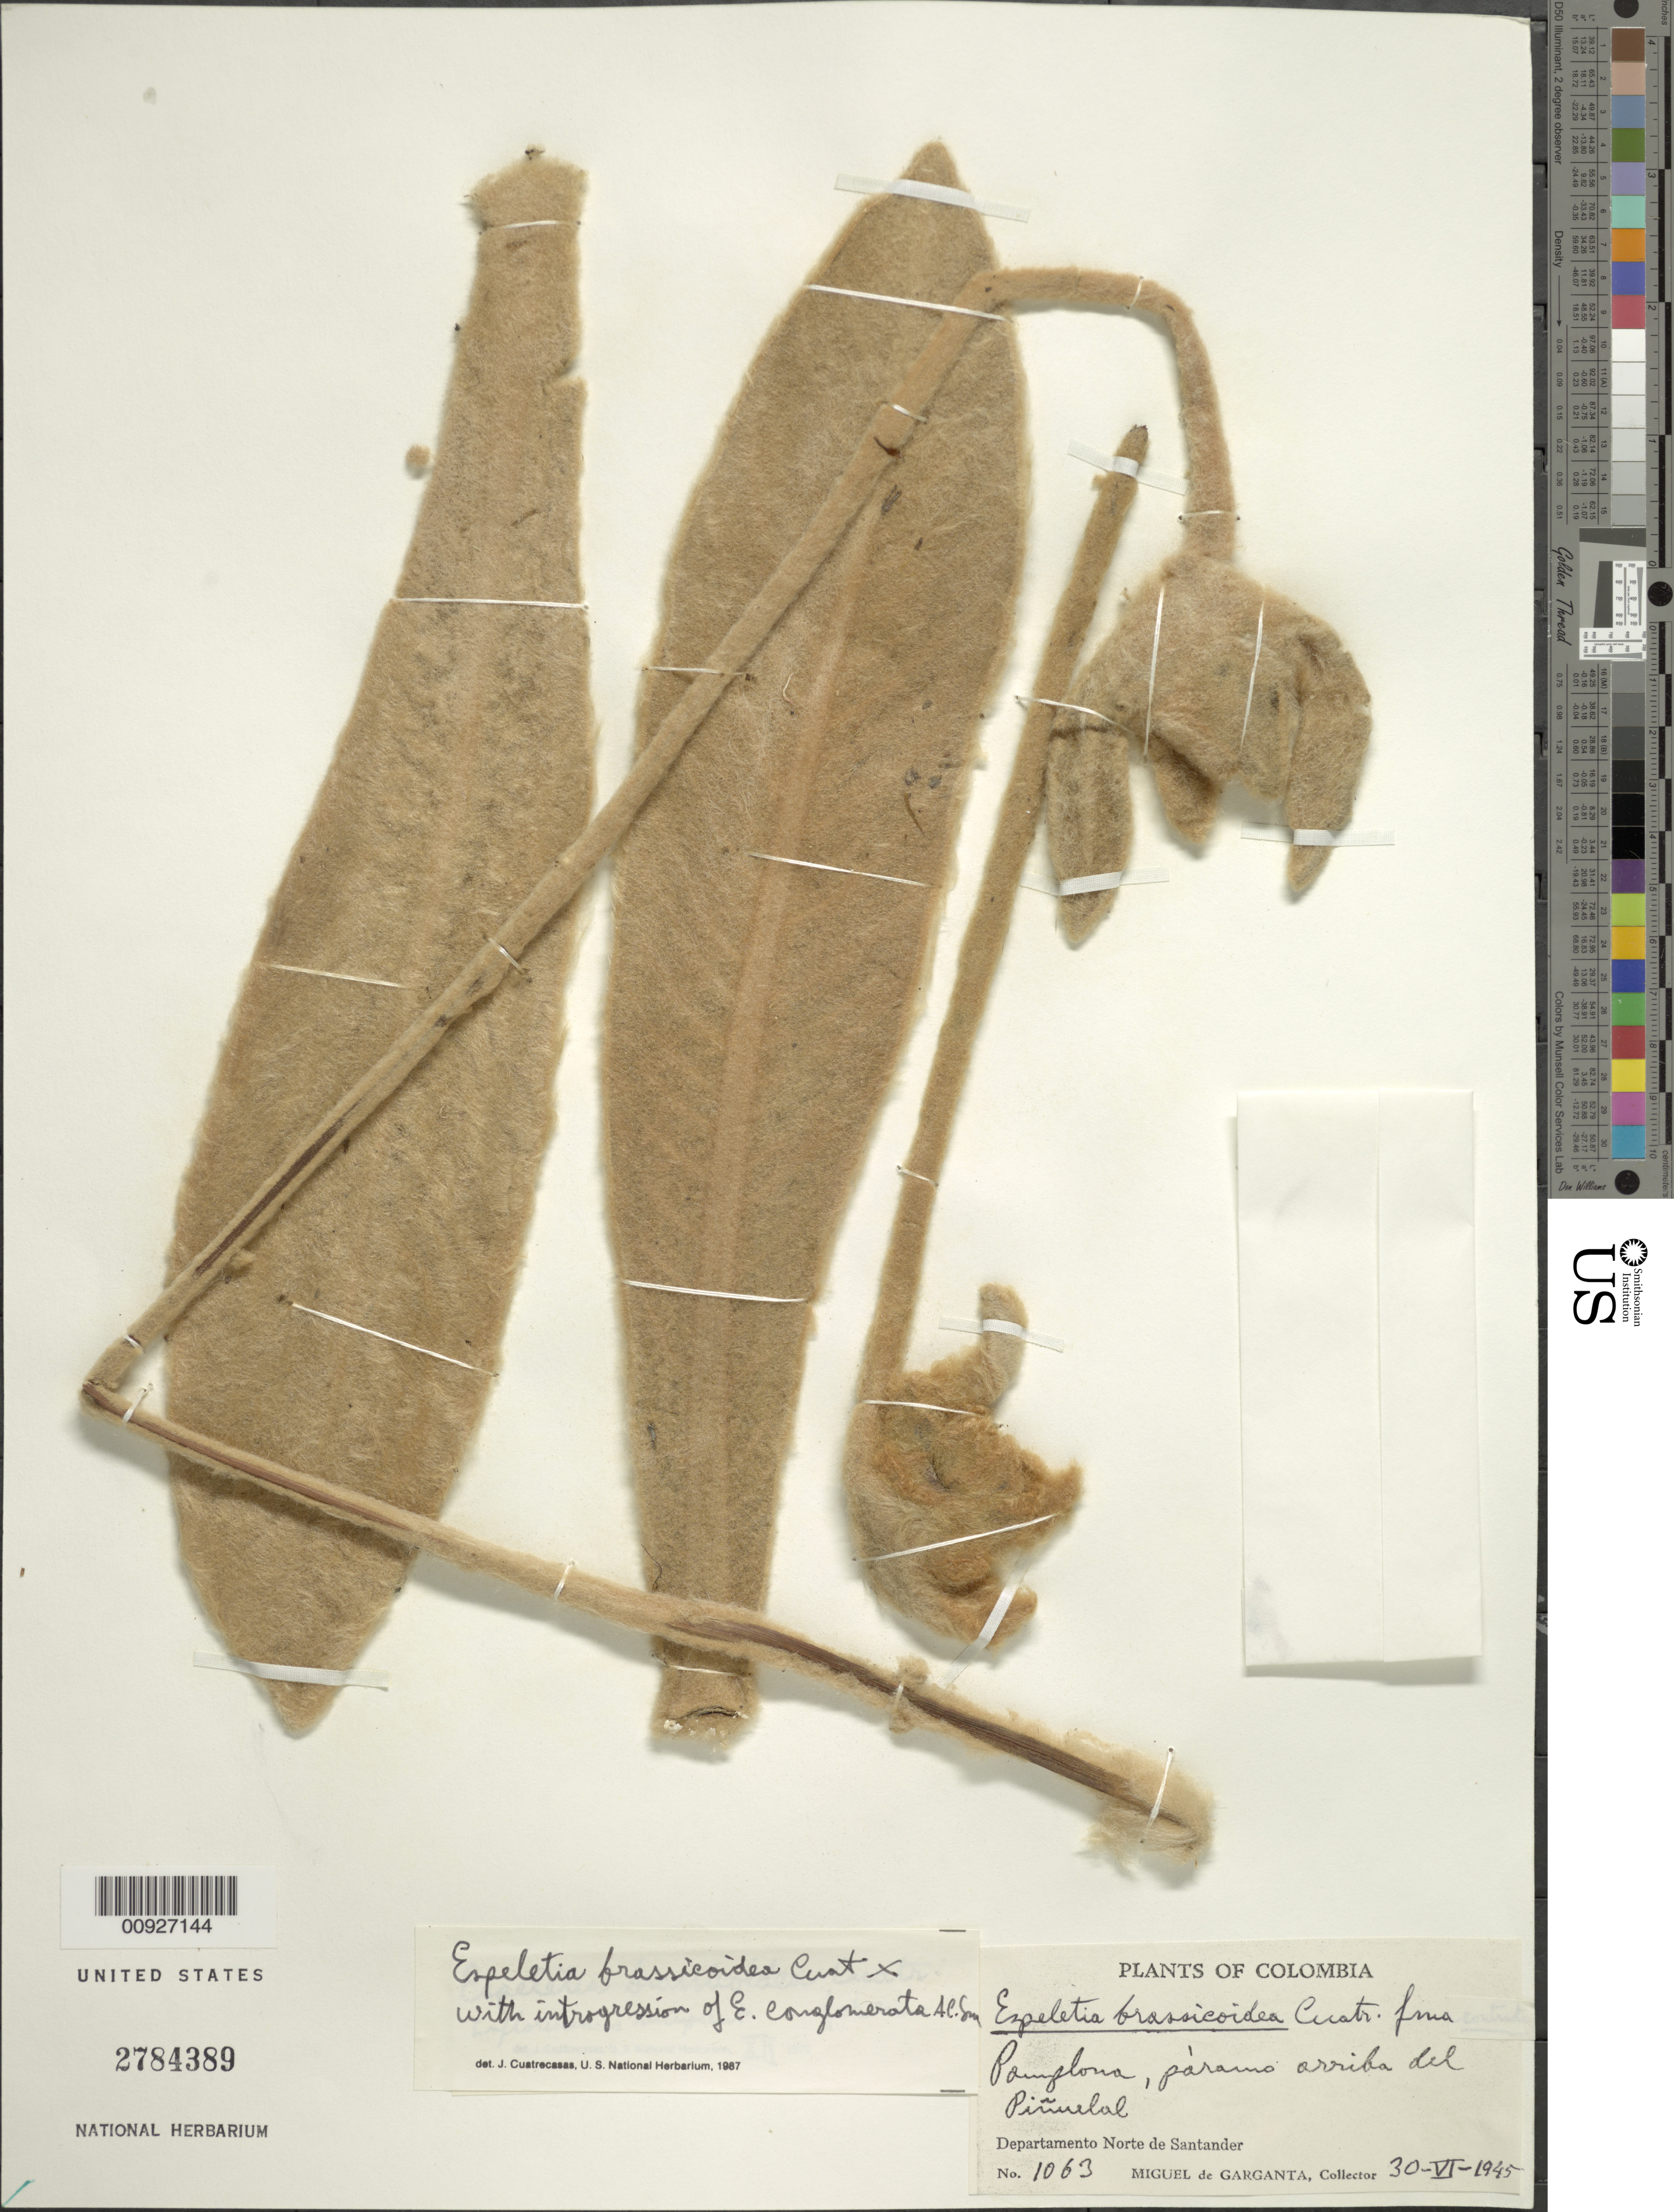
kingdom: Plantae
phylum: Tracheophyta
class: Magnoliopsida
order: Asterales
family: Asteraceae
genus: Espeletia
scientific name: Espeletia brassicoidea Cuatrec. x E. conglomerata introgression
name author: A.C. Sm.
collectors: M. Garganta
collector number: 1063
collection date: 1945-06-30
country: Colombia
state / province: Norte de Santander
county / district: Pamplona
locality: Páramo arriba del Piñuelal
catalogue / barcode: US 2784389